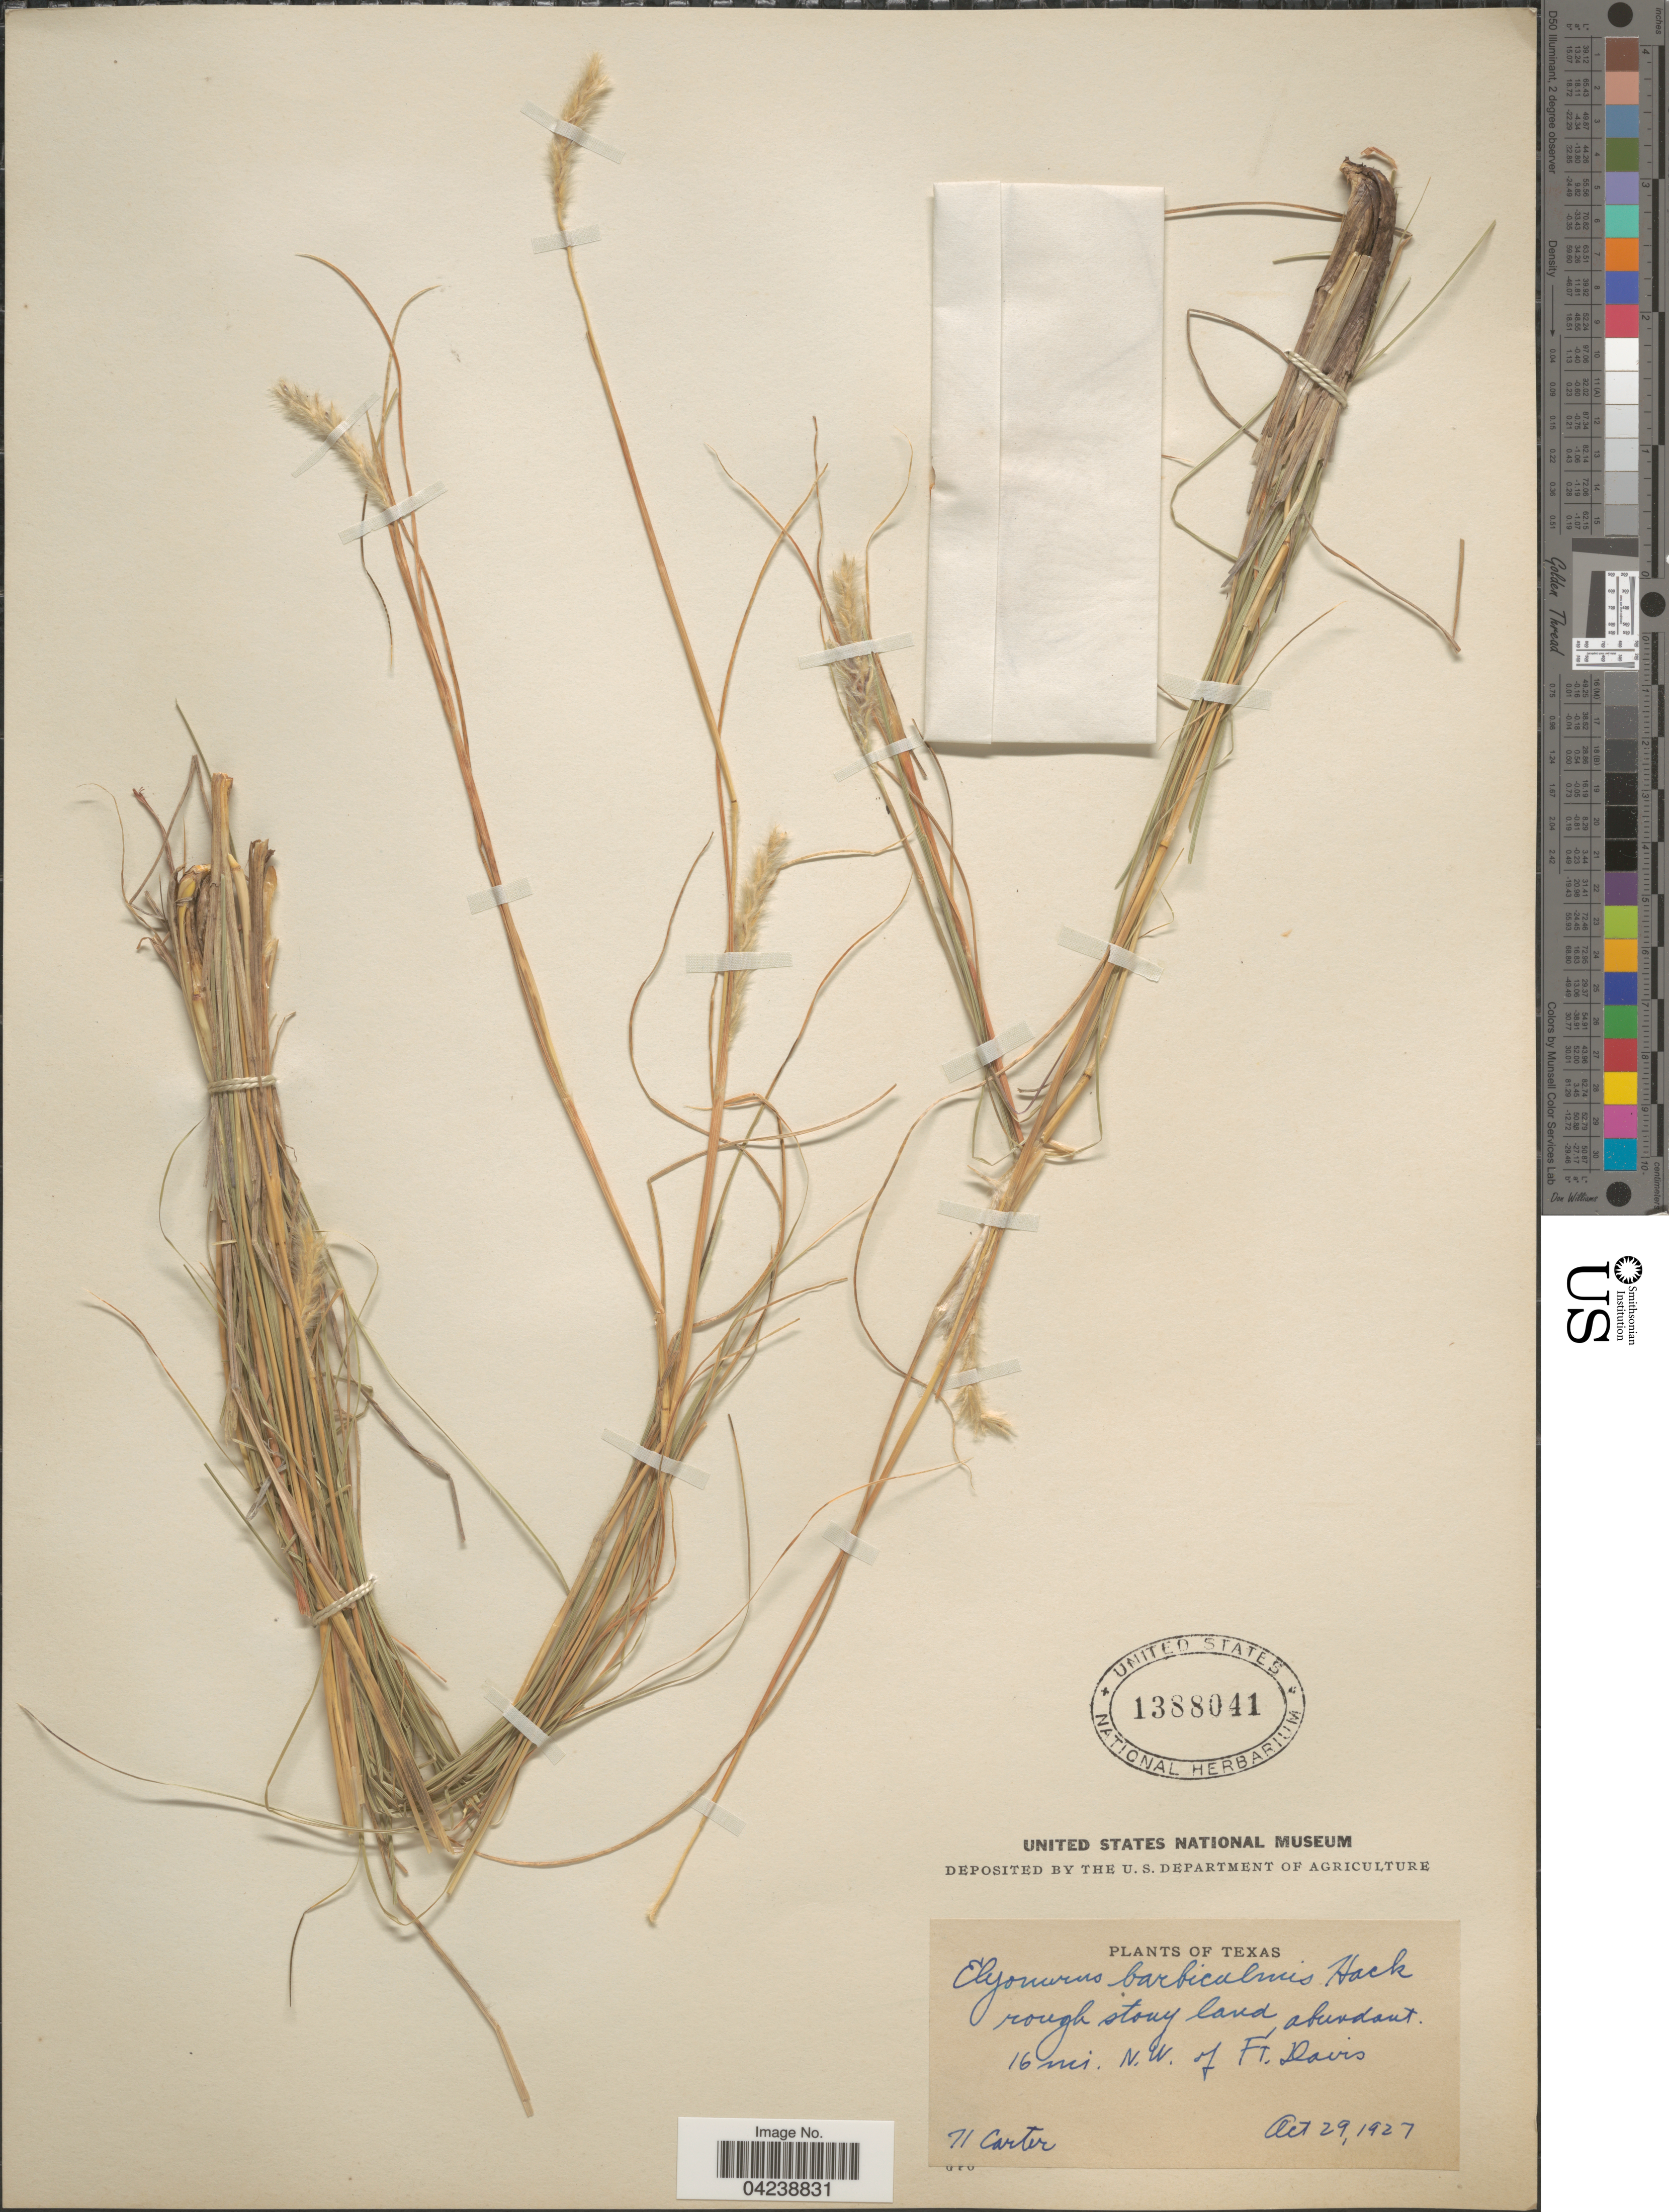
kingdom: Plantae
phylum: Tracheophyta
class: Liliopsida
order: Poales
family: Poaceae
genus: Elionurus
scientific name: Elionurus barbiculmis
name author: Hack. in A. DC.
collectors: -. Carter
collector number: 71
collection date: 1927-10-29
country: United States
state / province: Texas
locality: Rough stony land, abundant. 16 mi. N.W. of Ft. Davis.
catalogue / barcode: US 1388041